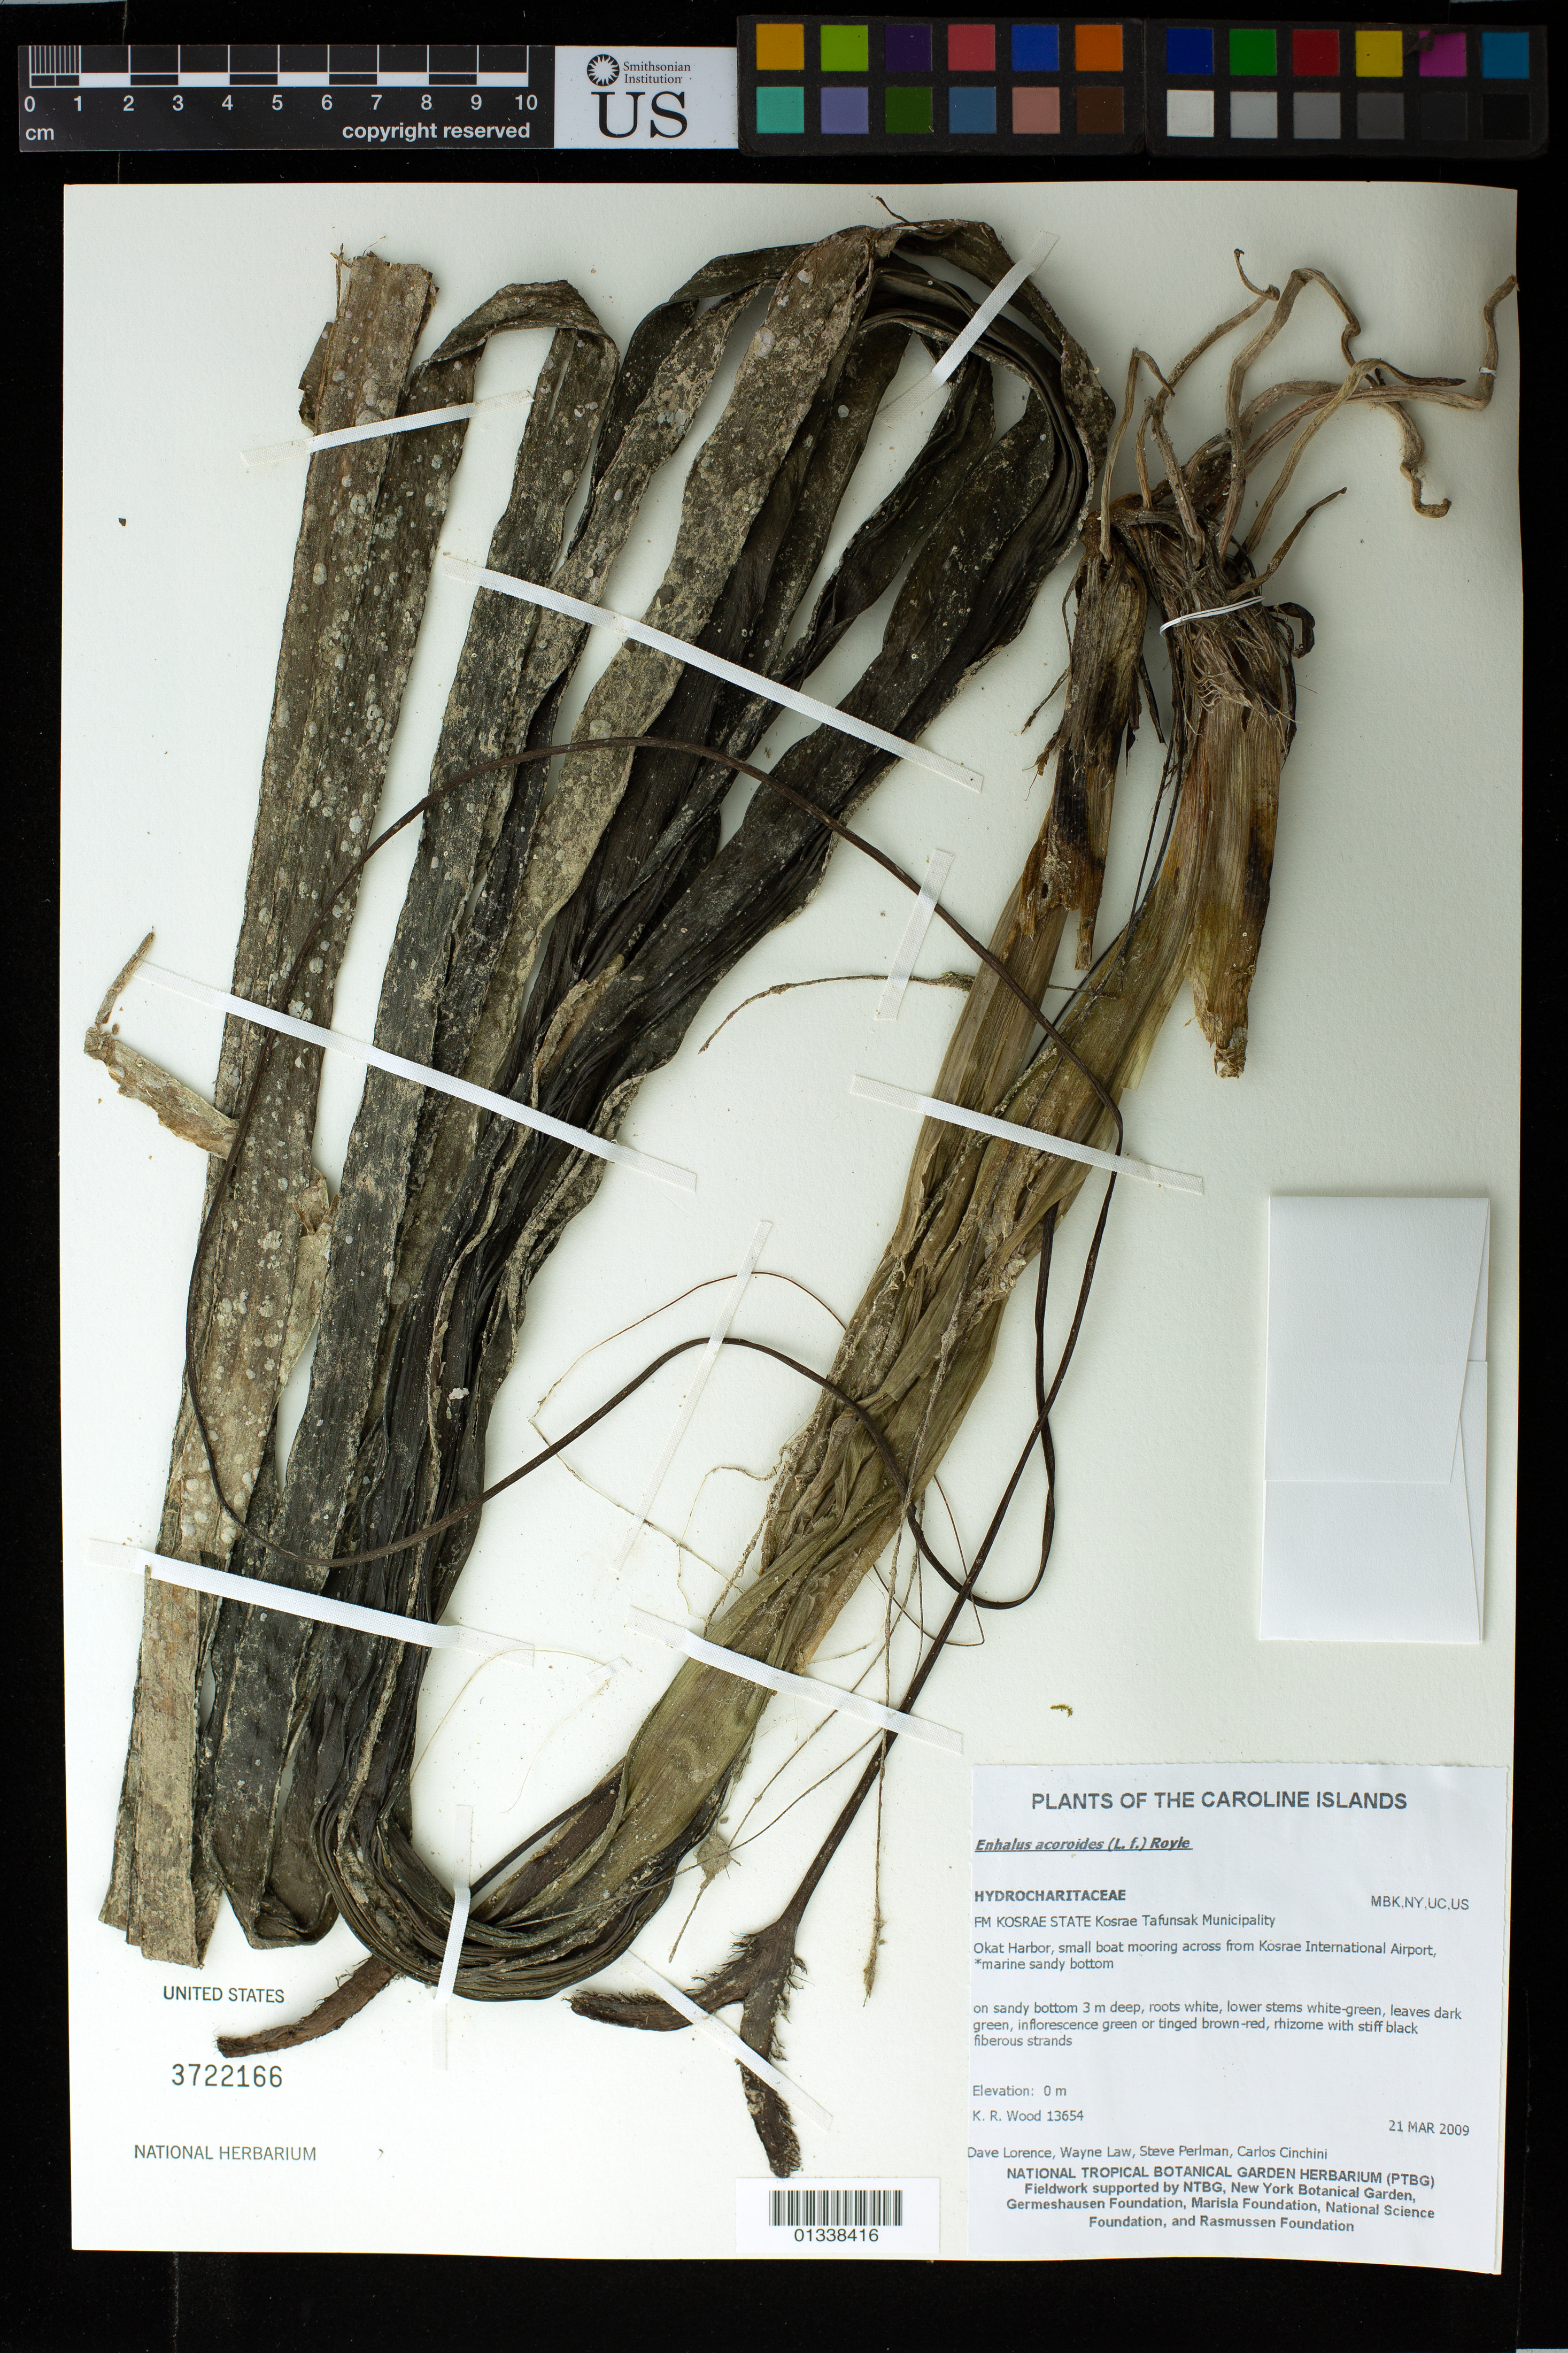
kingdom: Plantae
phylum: Tracheophyta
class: Liliopsida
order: Alismatales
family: Hydrocharitaceae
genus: Enhalus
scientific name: Enhalus acoroides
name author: (L. f.) Royle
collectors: K. R. Wood, D. Lorence, W. Law, S. P. Perlman & C. Cinchini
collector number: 13654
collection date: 2009-03-21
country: Micronesia, Federated States of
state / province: Kosrae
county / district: Tafunsak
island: Kosrae [Kusaie]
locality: Kosrae State Kosrae Tafunsak Municipality. Okat Harbor, small boat mooring across from Kosrae International Airport, *marine sandy bottom.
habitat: Marine sandy bottom.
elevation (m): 0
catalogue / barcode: US 3722166